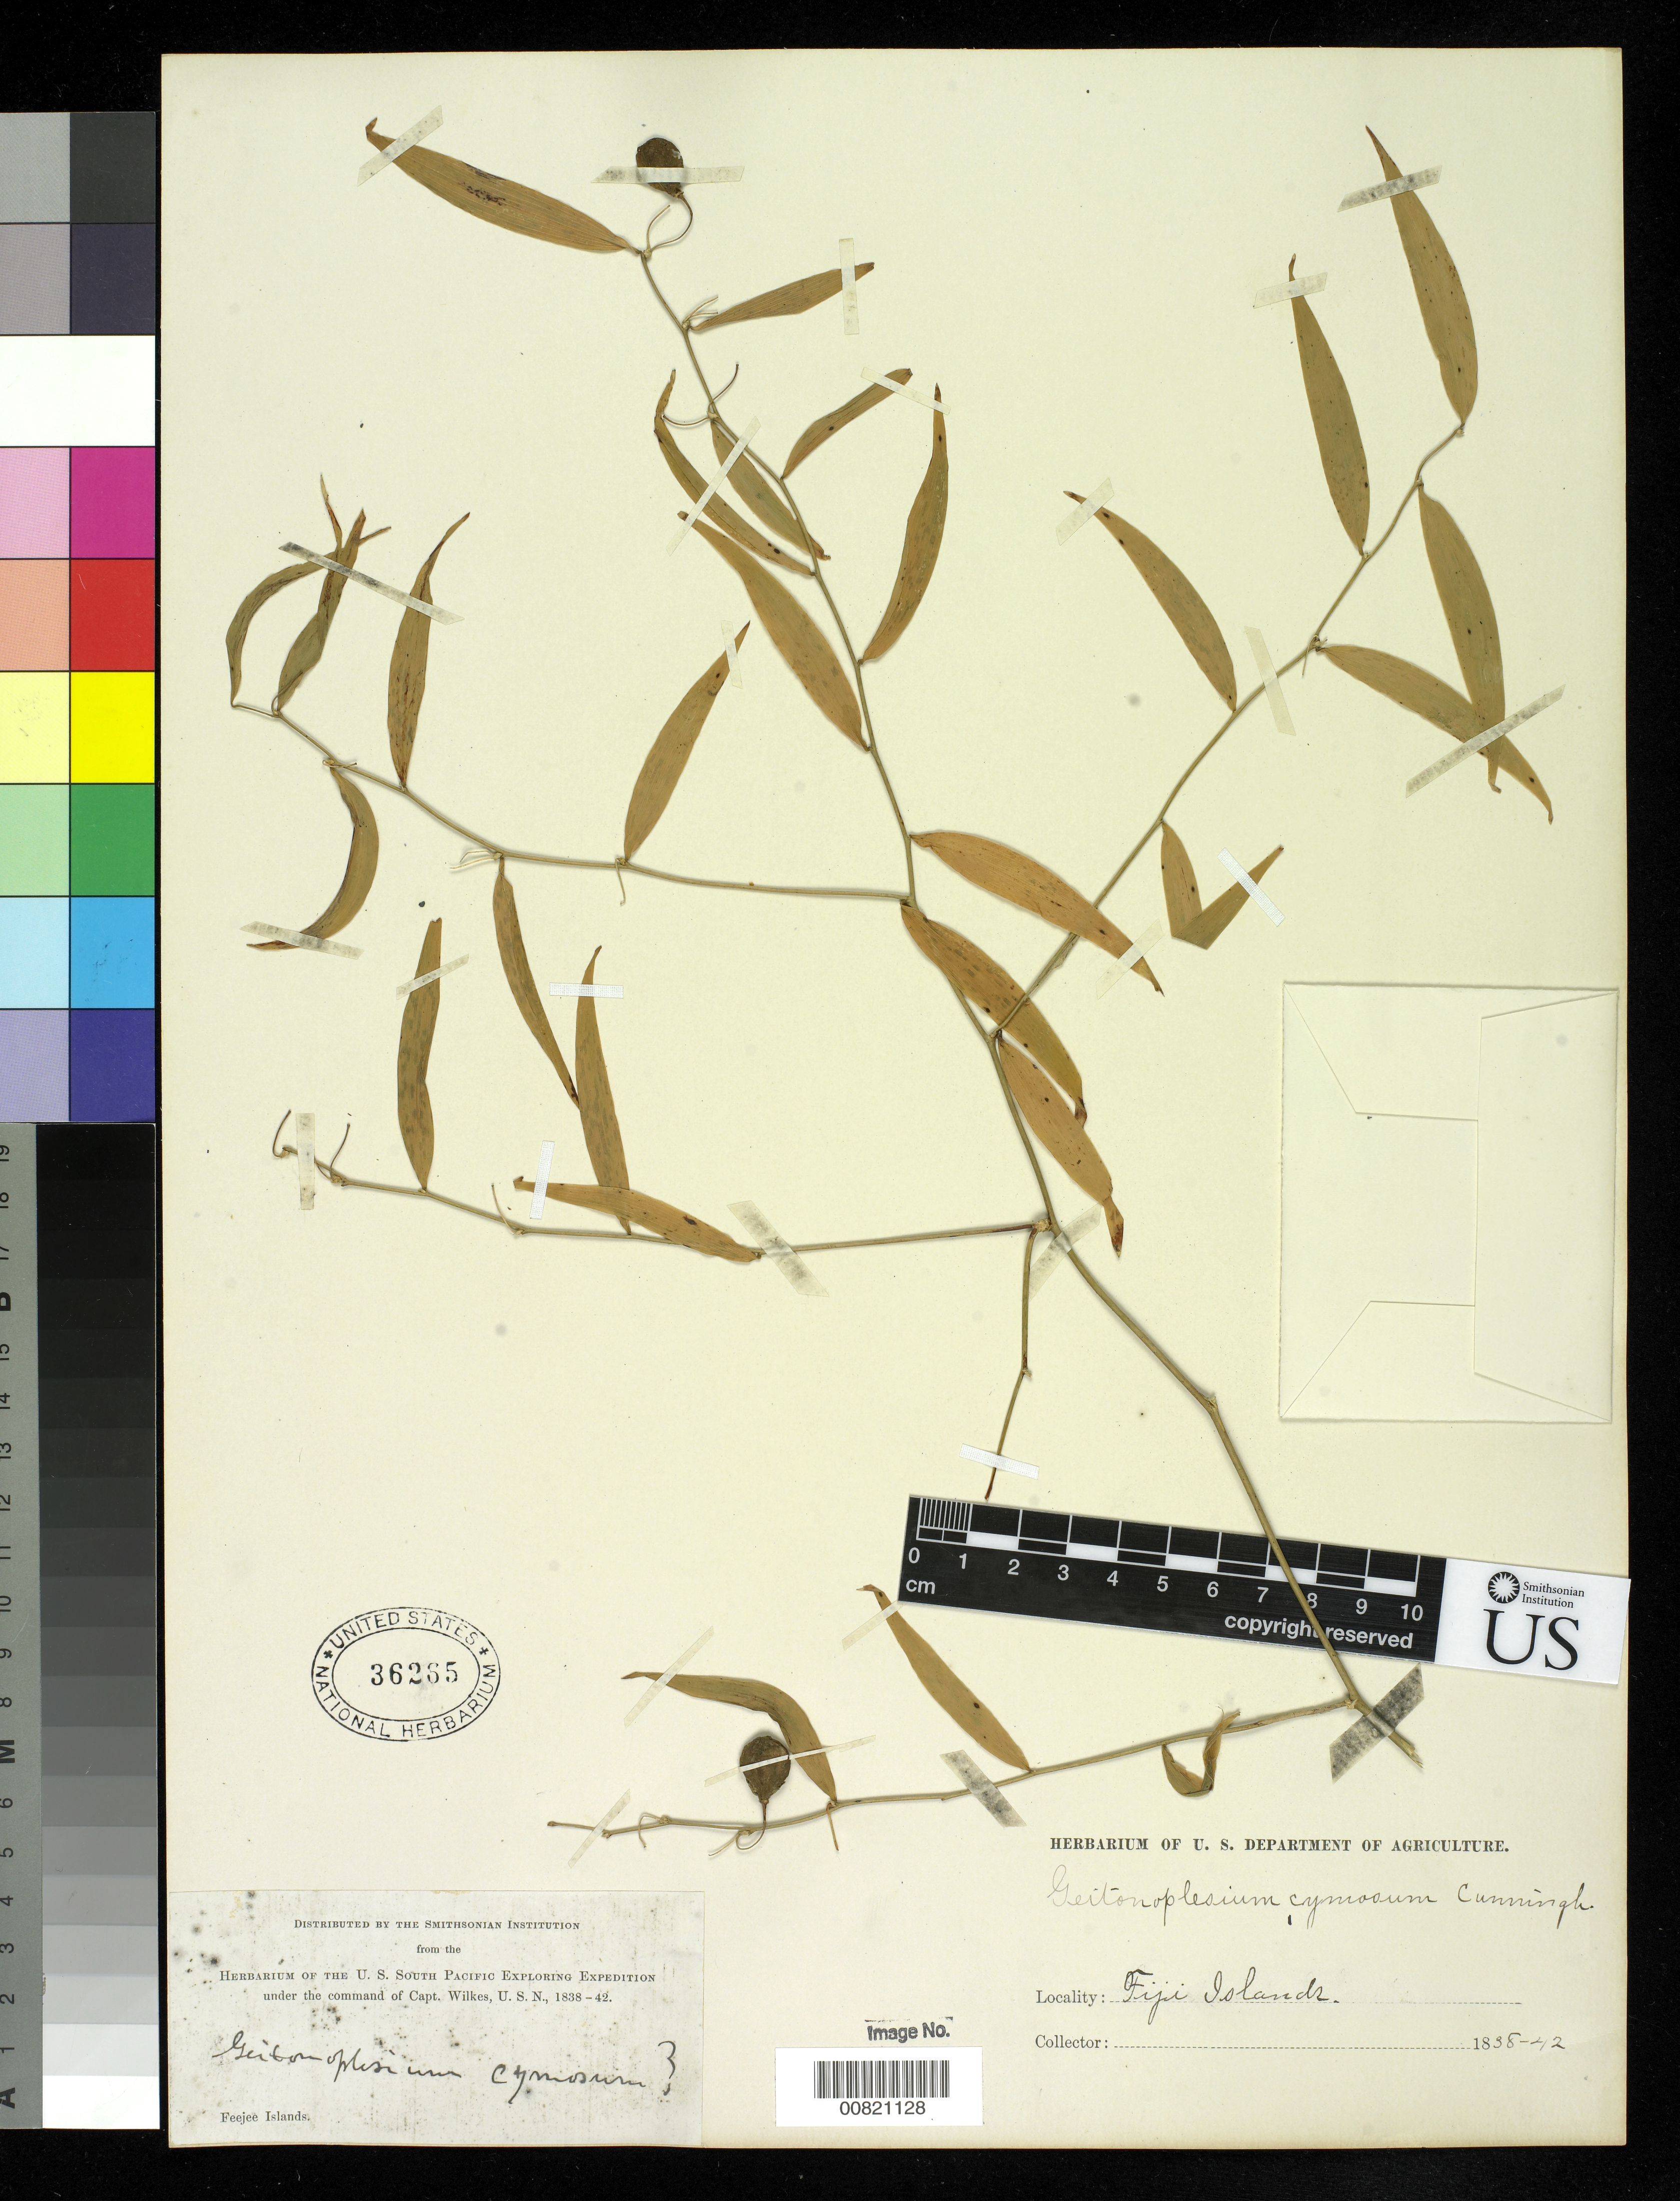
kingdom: Plantae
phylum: Tracheophyta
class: Liliopsida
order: Asparagales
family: Asphodelaceae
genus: Geitonoplesium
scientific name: Geitonoplesium cymosum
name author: A. Cunn.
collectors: Wilkes Explor. Exped.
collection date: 1838/1842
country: Fiji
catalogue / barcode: US 36265